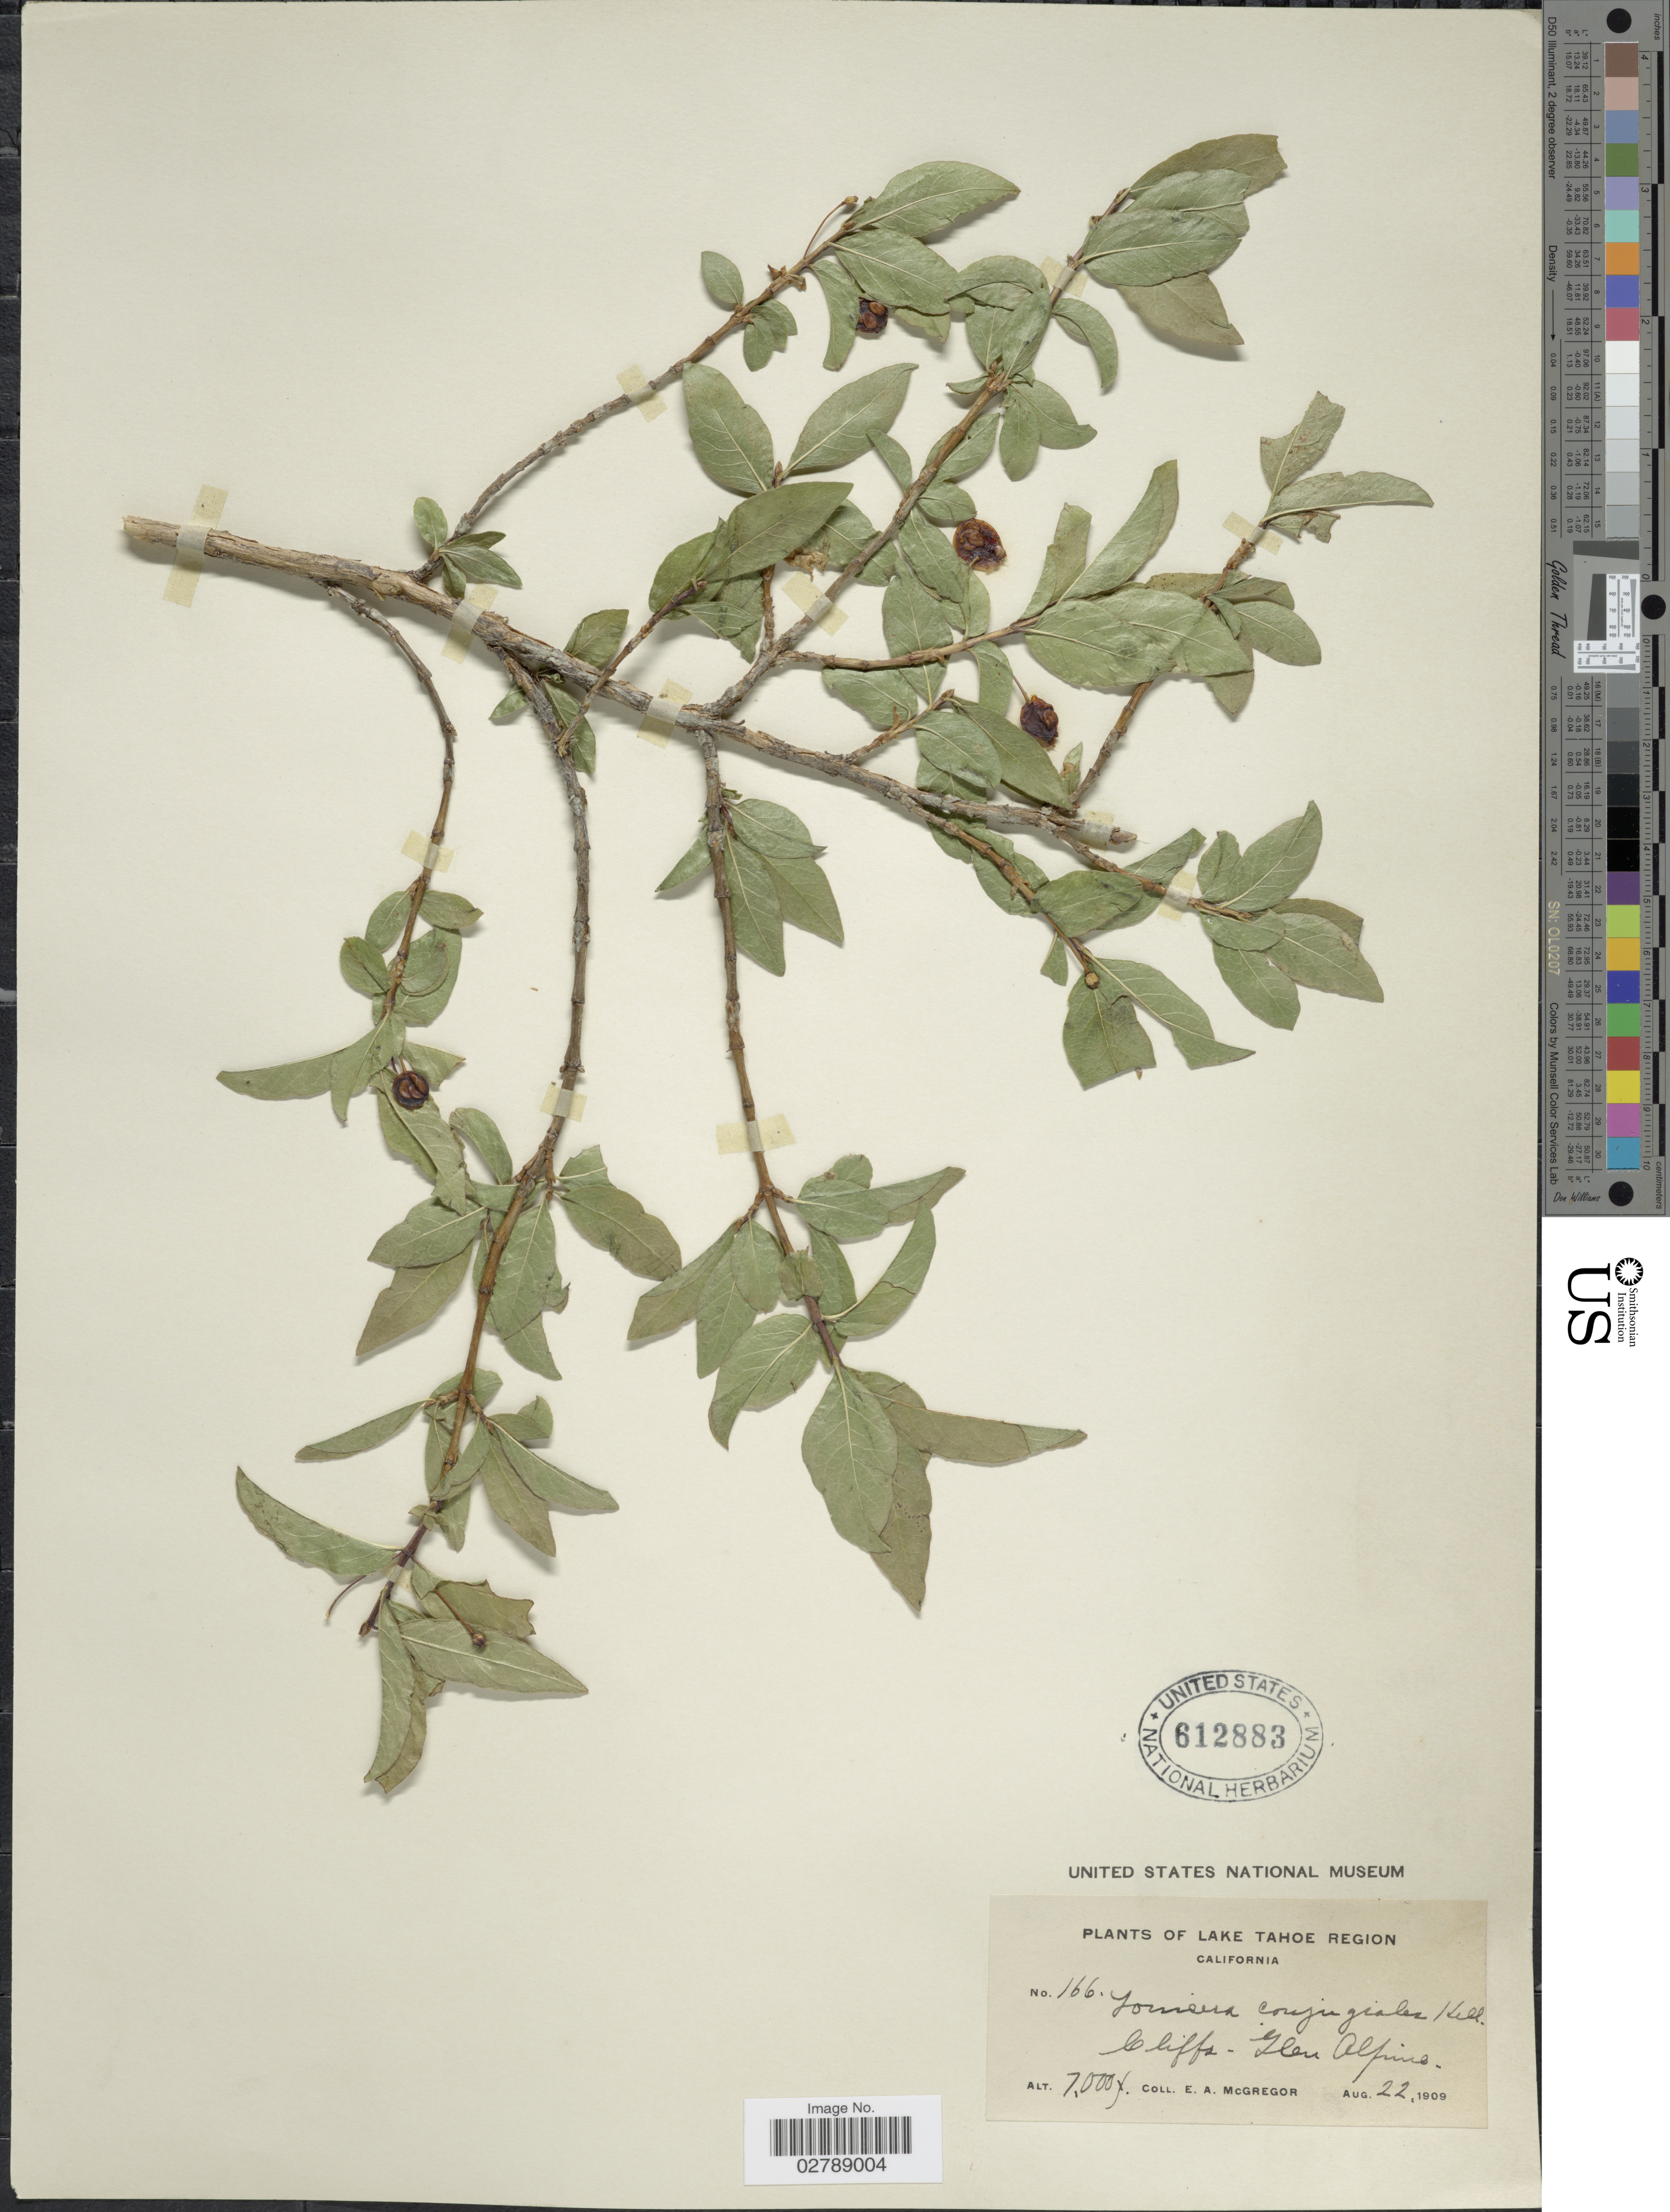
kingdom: Plantae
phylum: Tracheophyta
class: Magnoliopsida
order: Dipsacales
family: Caprifoliaceae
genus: Lonicera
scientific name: Lonicera conjugialis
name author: Kellogg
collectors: E. A. McGregor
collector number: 166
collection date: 1909-08-22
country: United States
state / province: California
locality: Lake Tahoe Region. Cliffs. Glen Alpine.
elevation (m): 2134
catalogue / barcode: US 612883